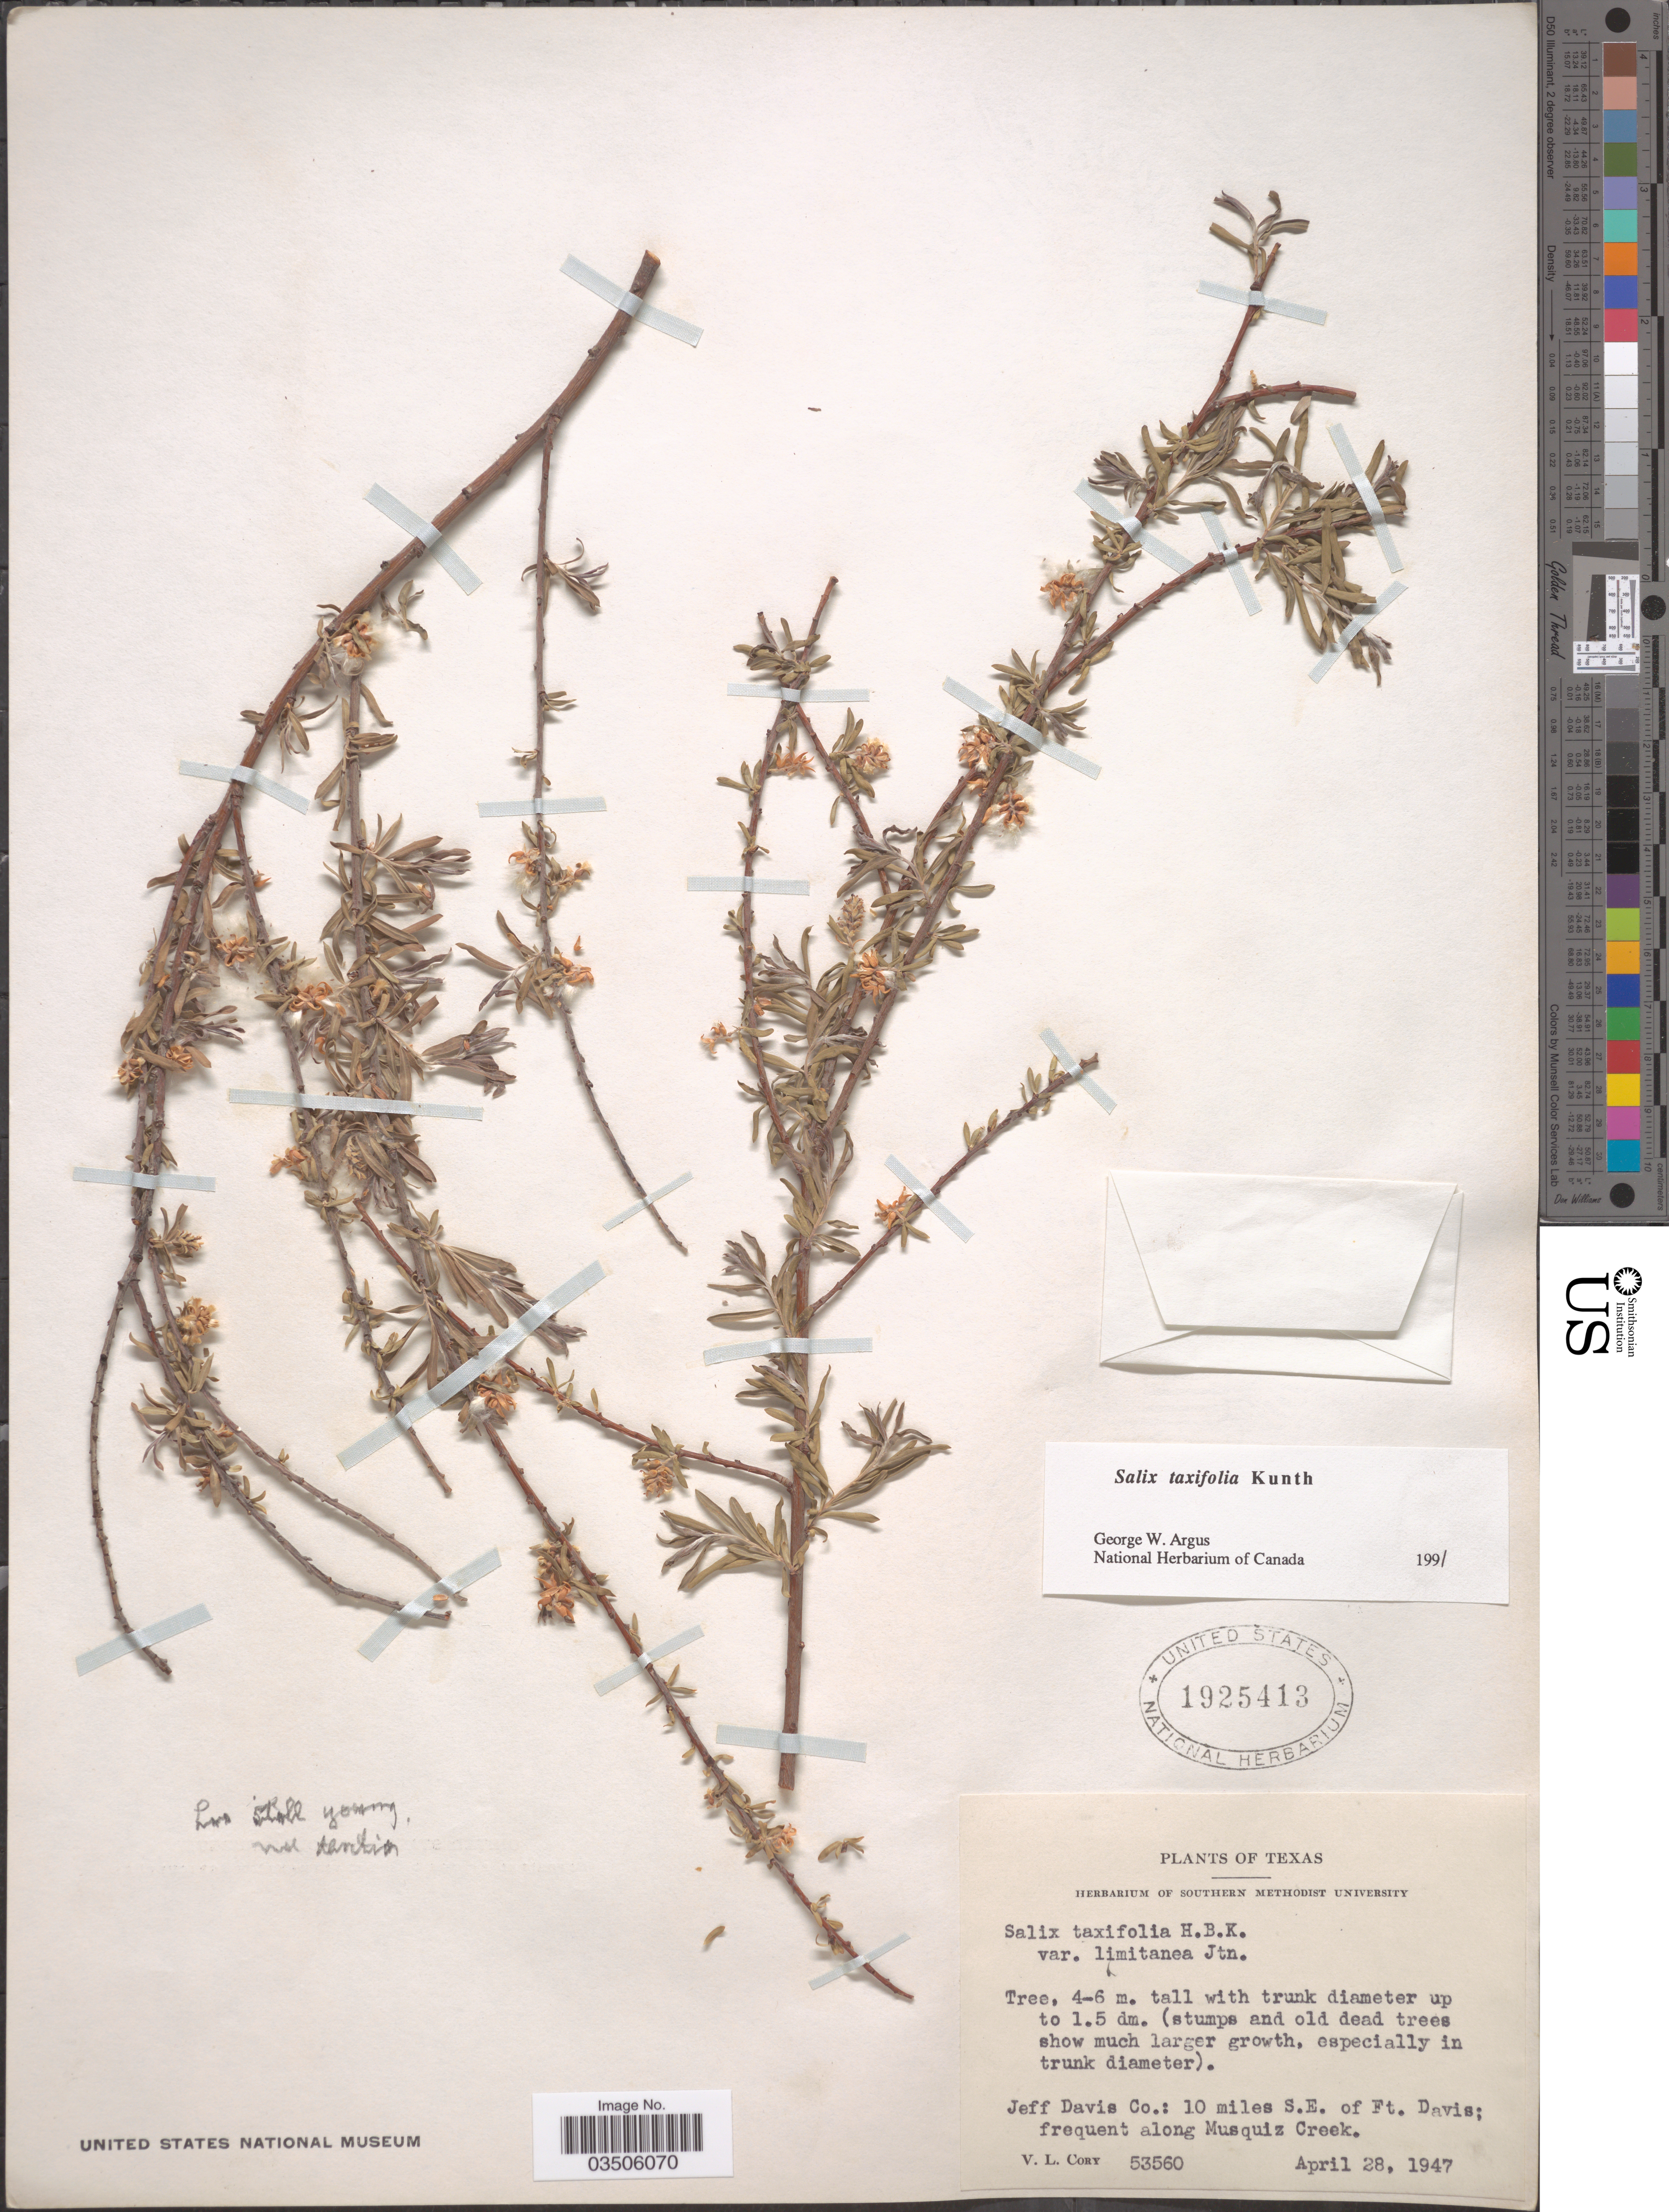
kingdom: Plantae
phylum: Tracheophyta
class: Magnoliopsida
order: Malpighiales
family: Salicaceae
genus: Salix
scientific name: Salix taxifolia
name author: Kunth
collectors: V. Cory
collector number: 53560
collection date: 1947-04-28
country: United States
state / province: Texas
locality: Jeff Davis Co.: 10 miles S.E. of Ft. Davis; frequent along Musquiz Creek.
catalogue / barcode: US 1925413